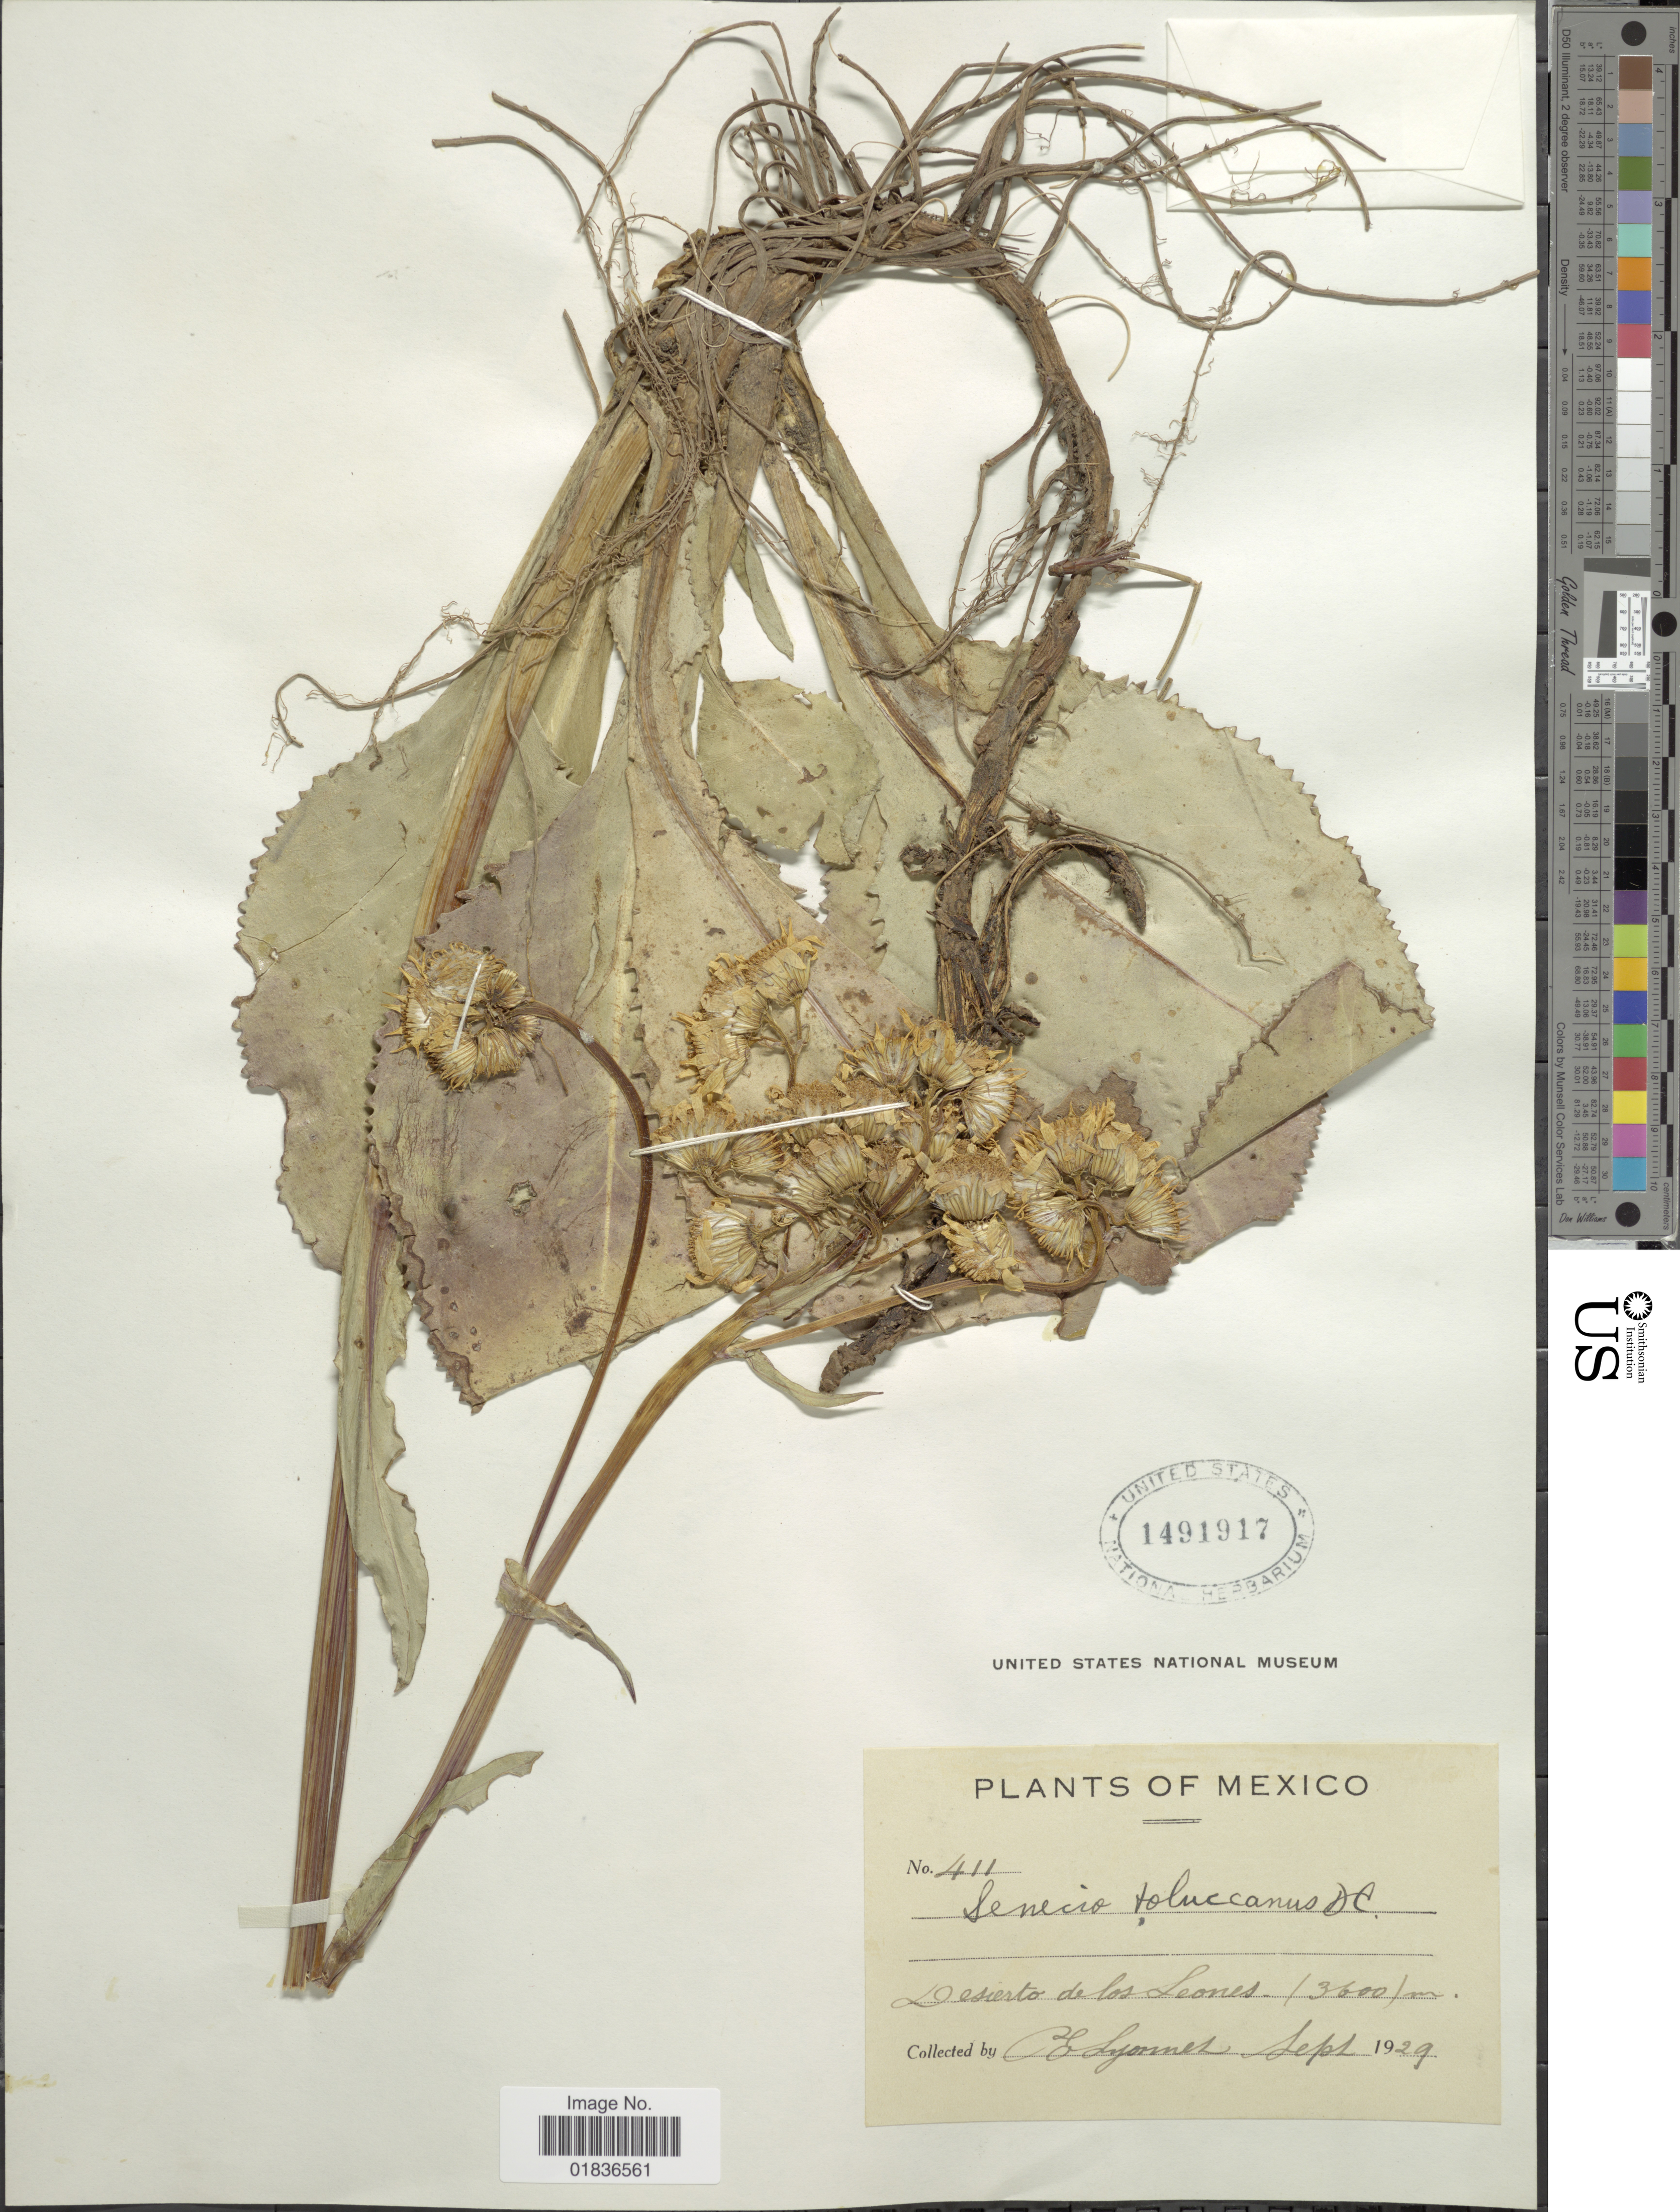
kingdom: Plantae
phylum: Tracheophyta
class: Magnoliopsida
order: Asterales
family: Asteraceae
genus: Senecio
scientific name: Senecio toluccanus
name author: DC.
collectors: E. Lyonnet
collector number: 411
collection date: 1929-09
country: Mexico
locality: Desierto de los Leones.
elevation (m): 3600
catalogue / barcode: US 1491917